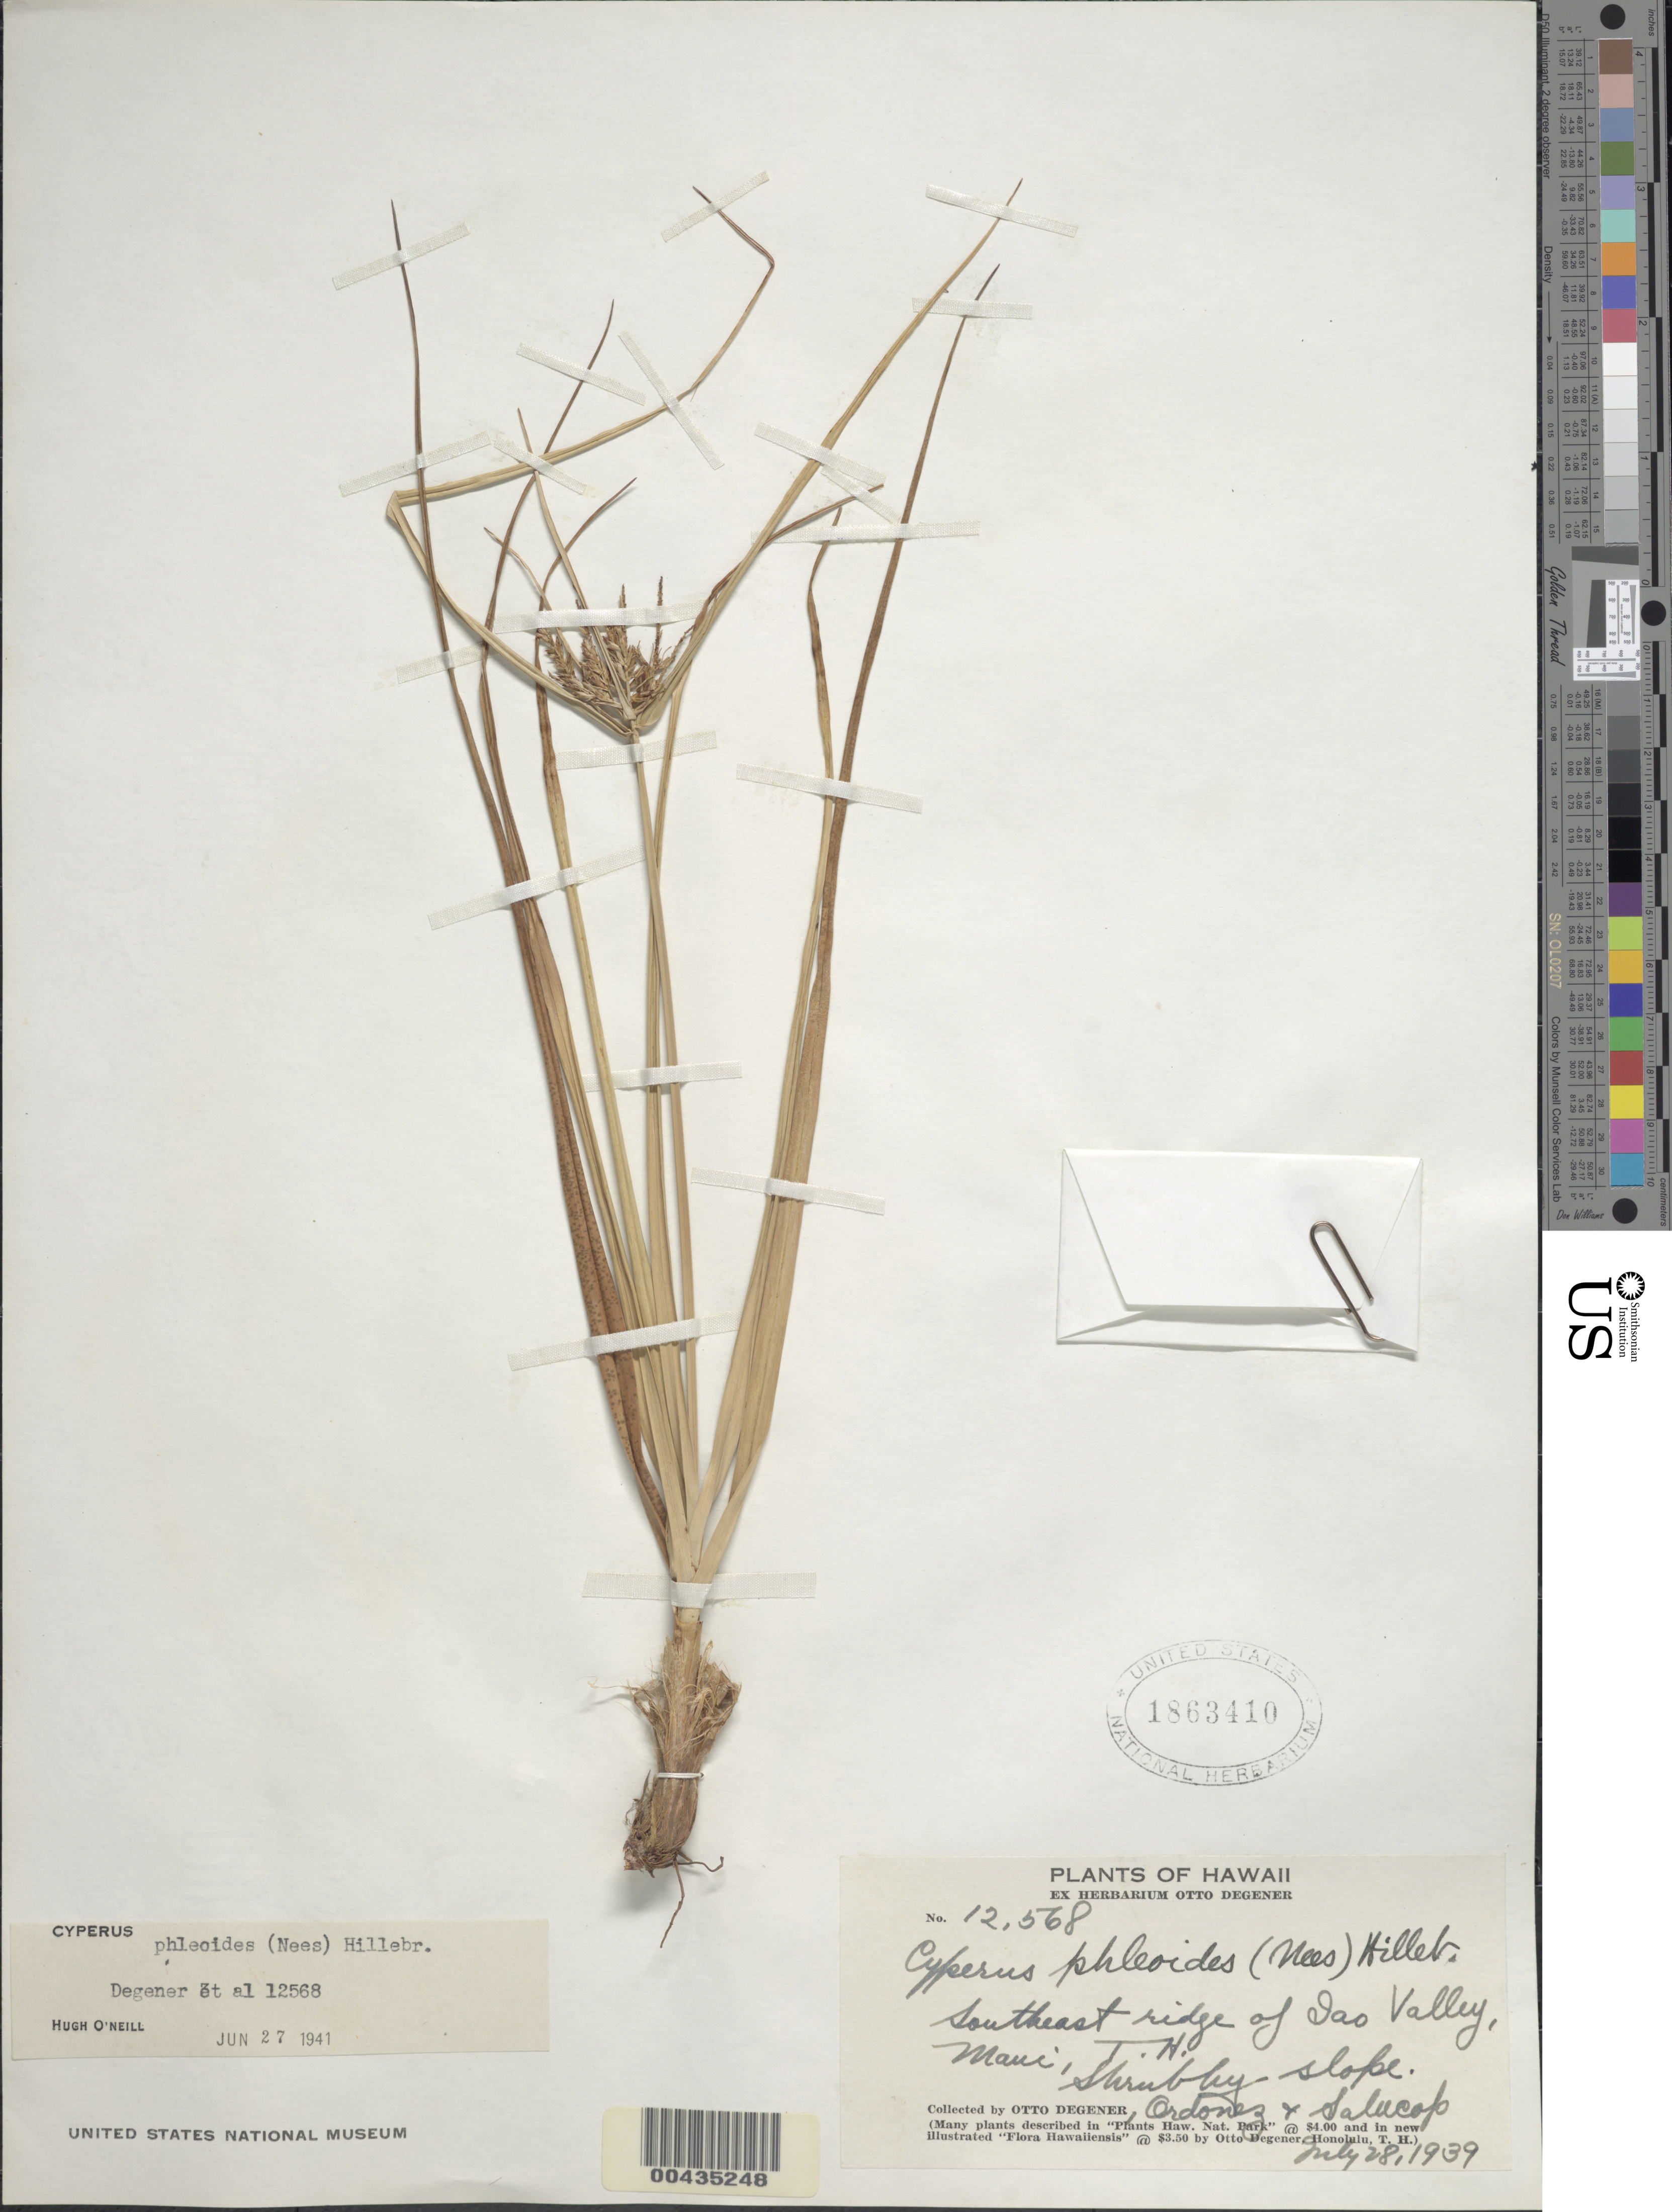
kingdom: Plantae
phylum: Tracheophyta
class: Liliopsida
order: Poales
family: Cyperaceae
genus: Cyperus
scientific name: Cyperus phleoides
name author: (Nees ex Kunth) Hillebr.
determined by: O'Neill, Hugh T.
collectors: O. Degener, Ordonez & -- Salucop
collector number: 12568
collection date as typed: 28 Jul 1939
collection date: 1939-07-28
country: United States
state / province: Hawaii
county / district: Maui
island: Maui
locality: Maui, Southeast ridge of Iao Valley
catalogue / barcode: US 1863410